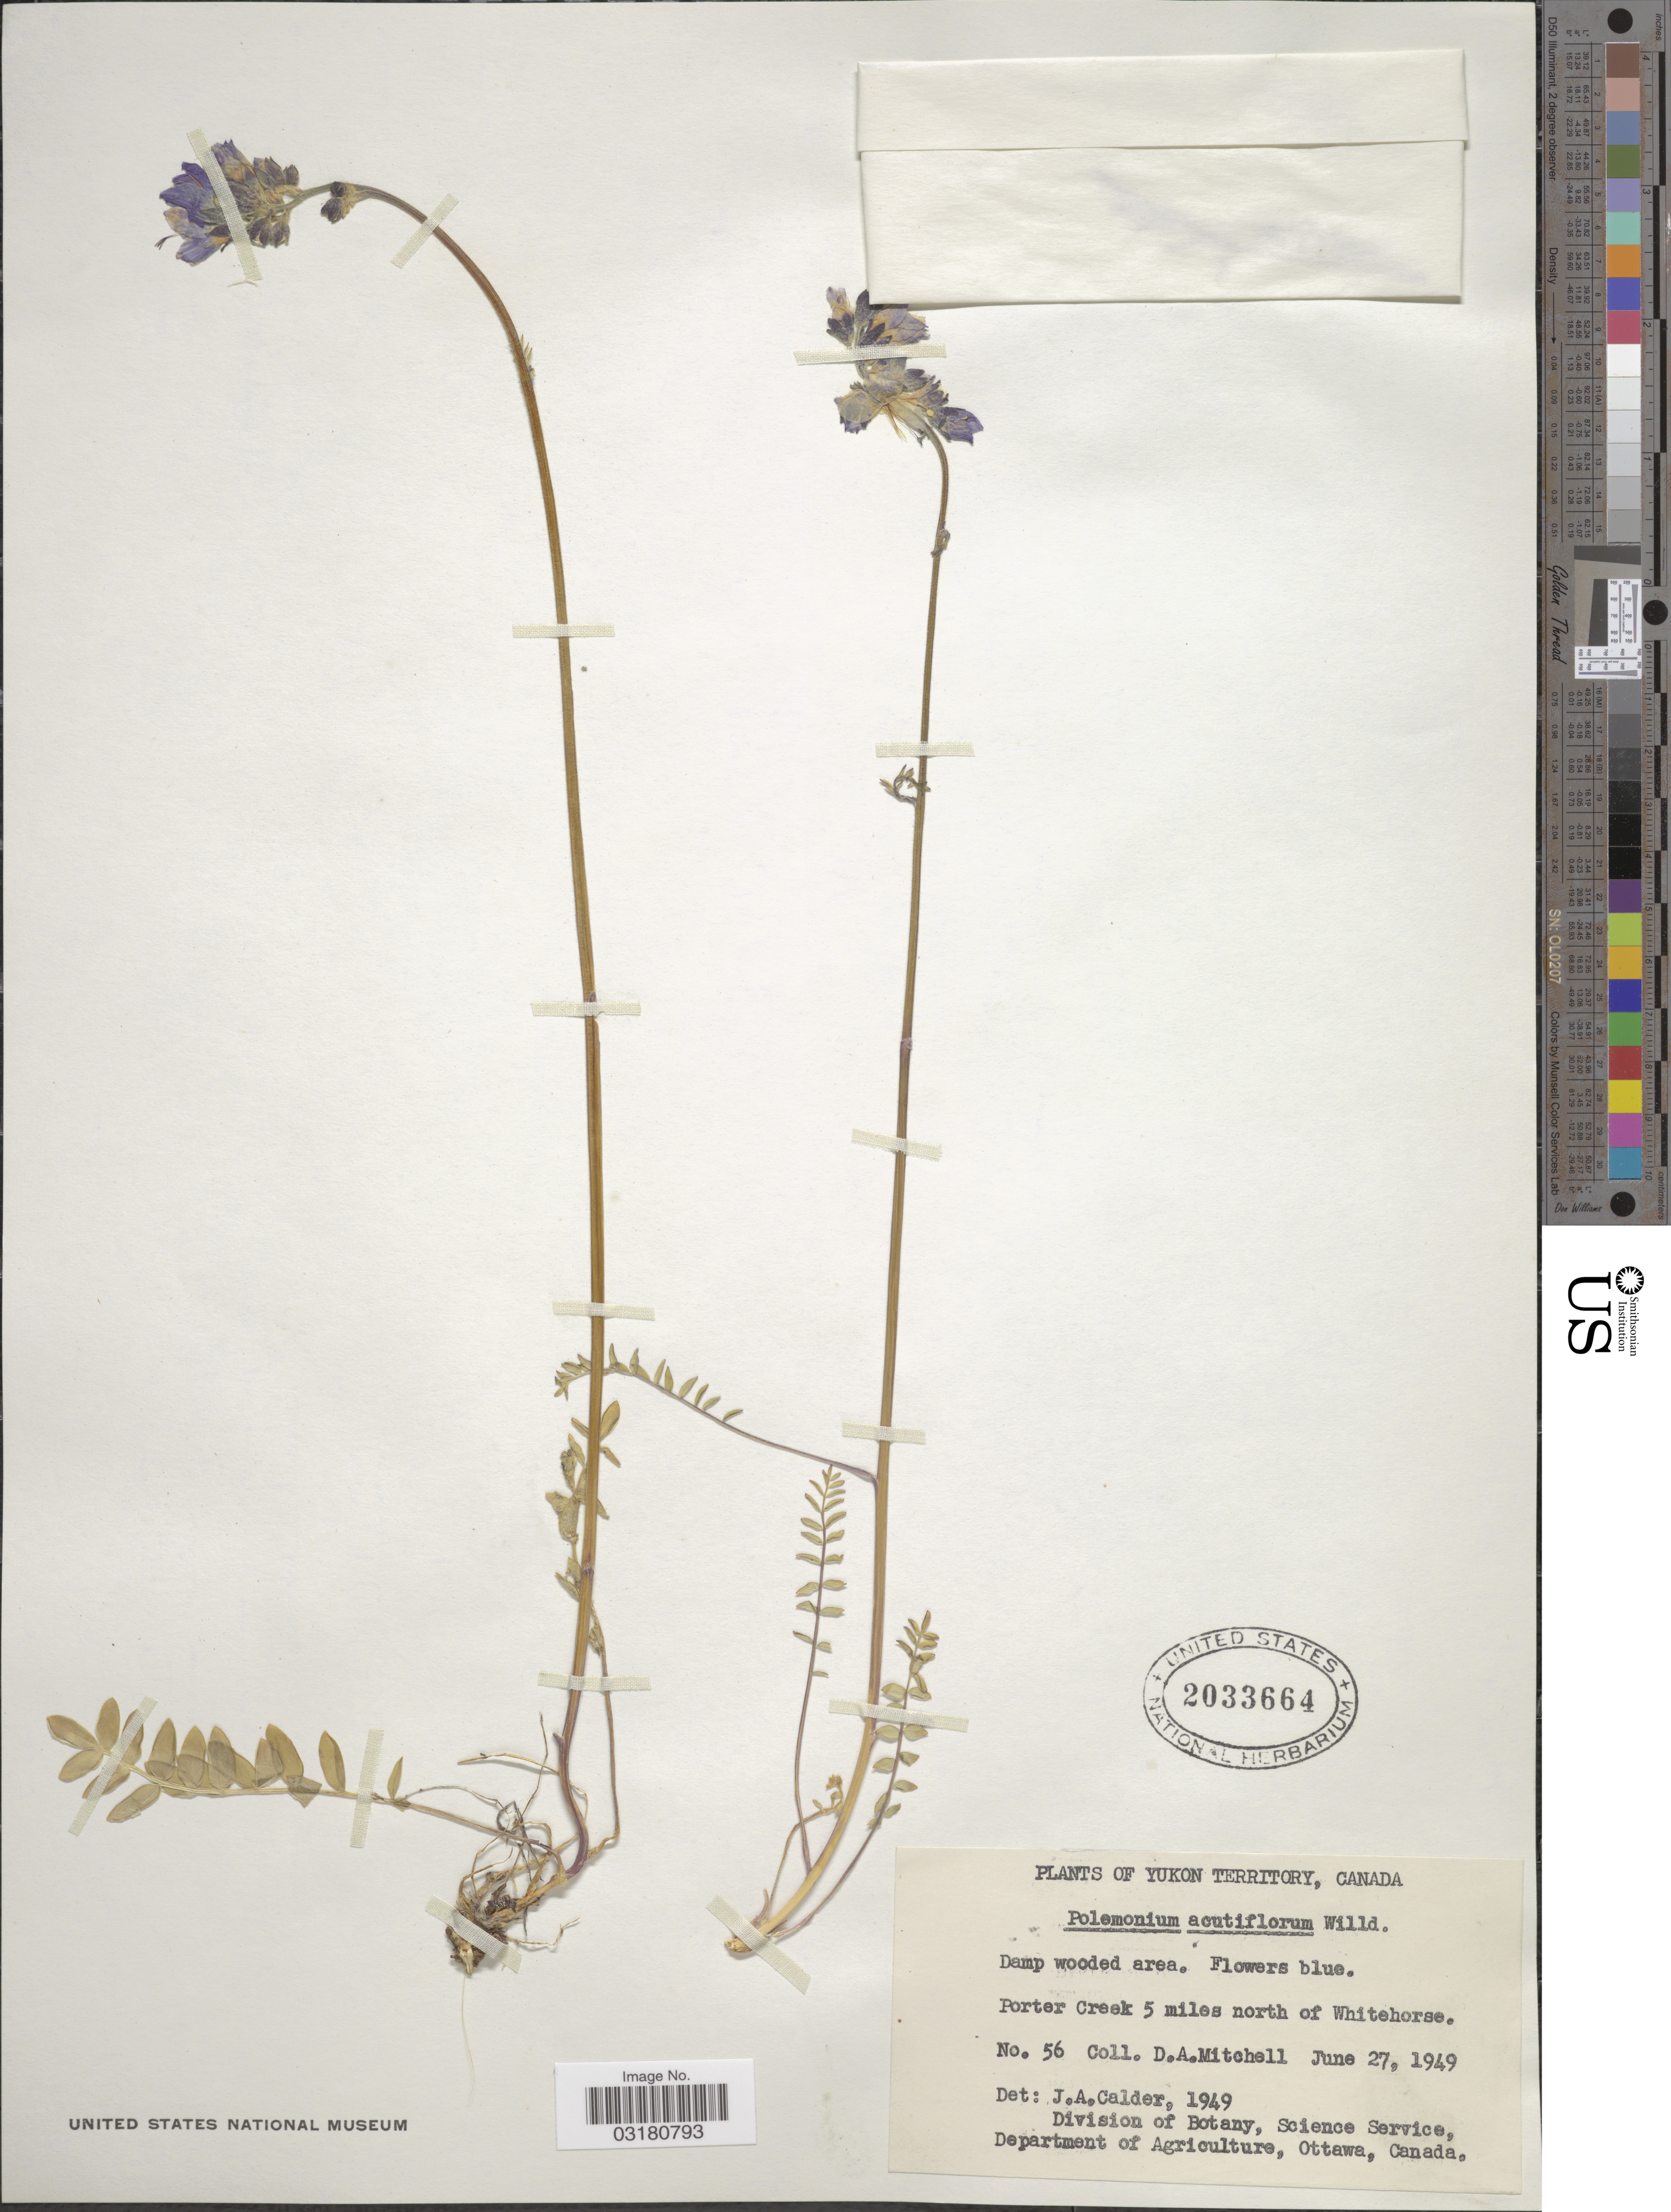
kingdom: Plantae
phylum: Tracheophyta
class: Magnoliopsida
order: Ericales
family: Polemoniaceae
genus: Polemonium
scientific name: Polemonium acutiflorum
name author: Willd. ex Roem. & Schult.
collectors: D. Mitchell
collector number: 56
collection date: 1949-06-27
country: Canada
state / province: Yukon Territory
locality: Porter Creek 5 miles north of Whitehorse.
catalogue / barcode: US 2033664